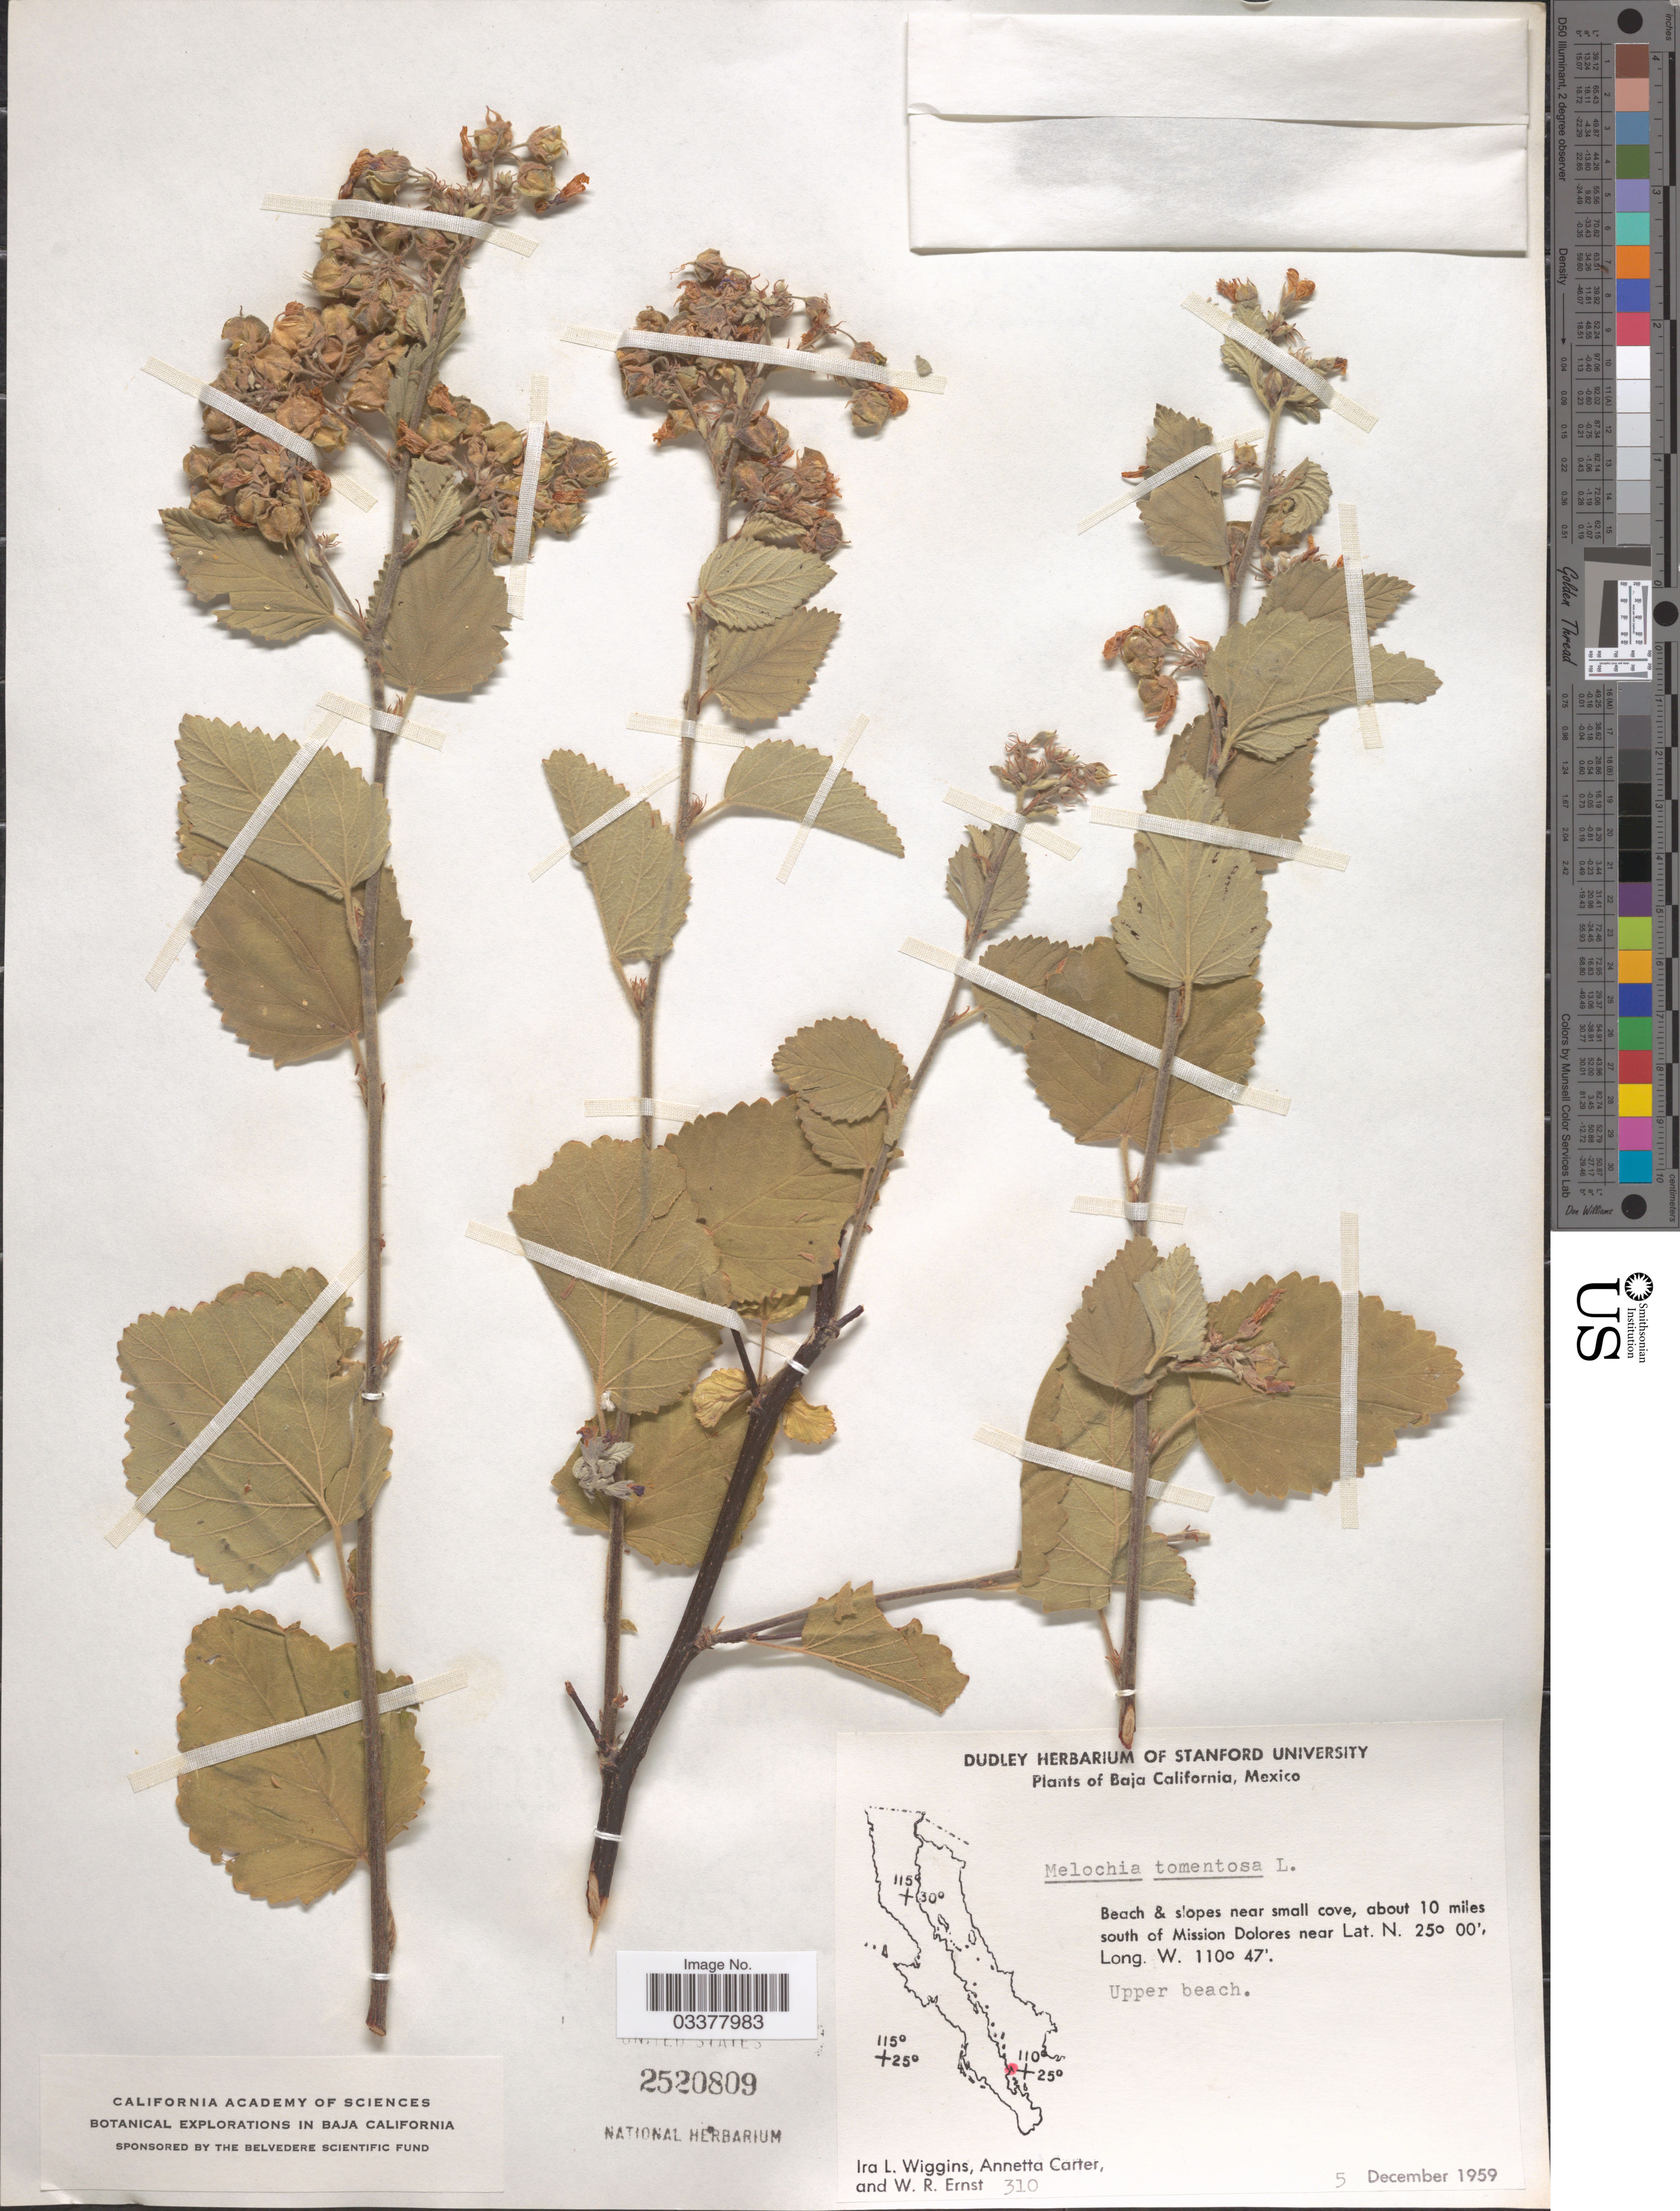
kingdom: Plantae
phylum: Tracheophyta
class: Magnoliopsida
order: Malvales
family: Malvaceae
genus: Melochia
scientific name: Melochia tomentosa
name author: L.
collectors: I. L. Wiggins, Annetta Carter & W. R. Ernst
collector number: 310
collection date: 1959-12-05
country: Mexico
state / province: Baja California Sur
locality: Beach & slopes near small cove, about 10 miles south of Mission Dolores. Upper beach.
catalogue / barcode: US 2520809